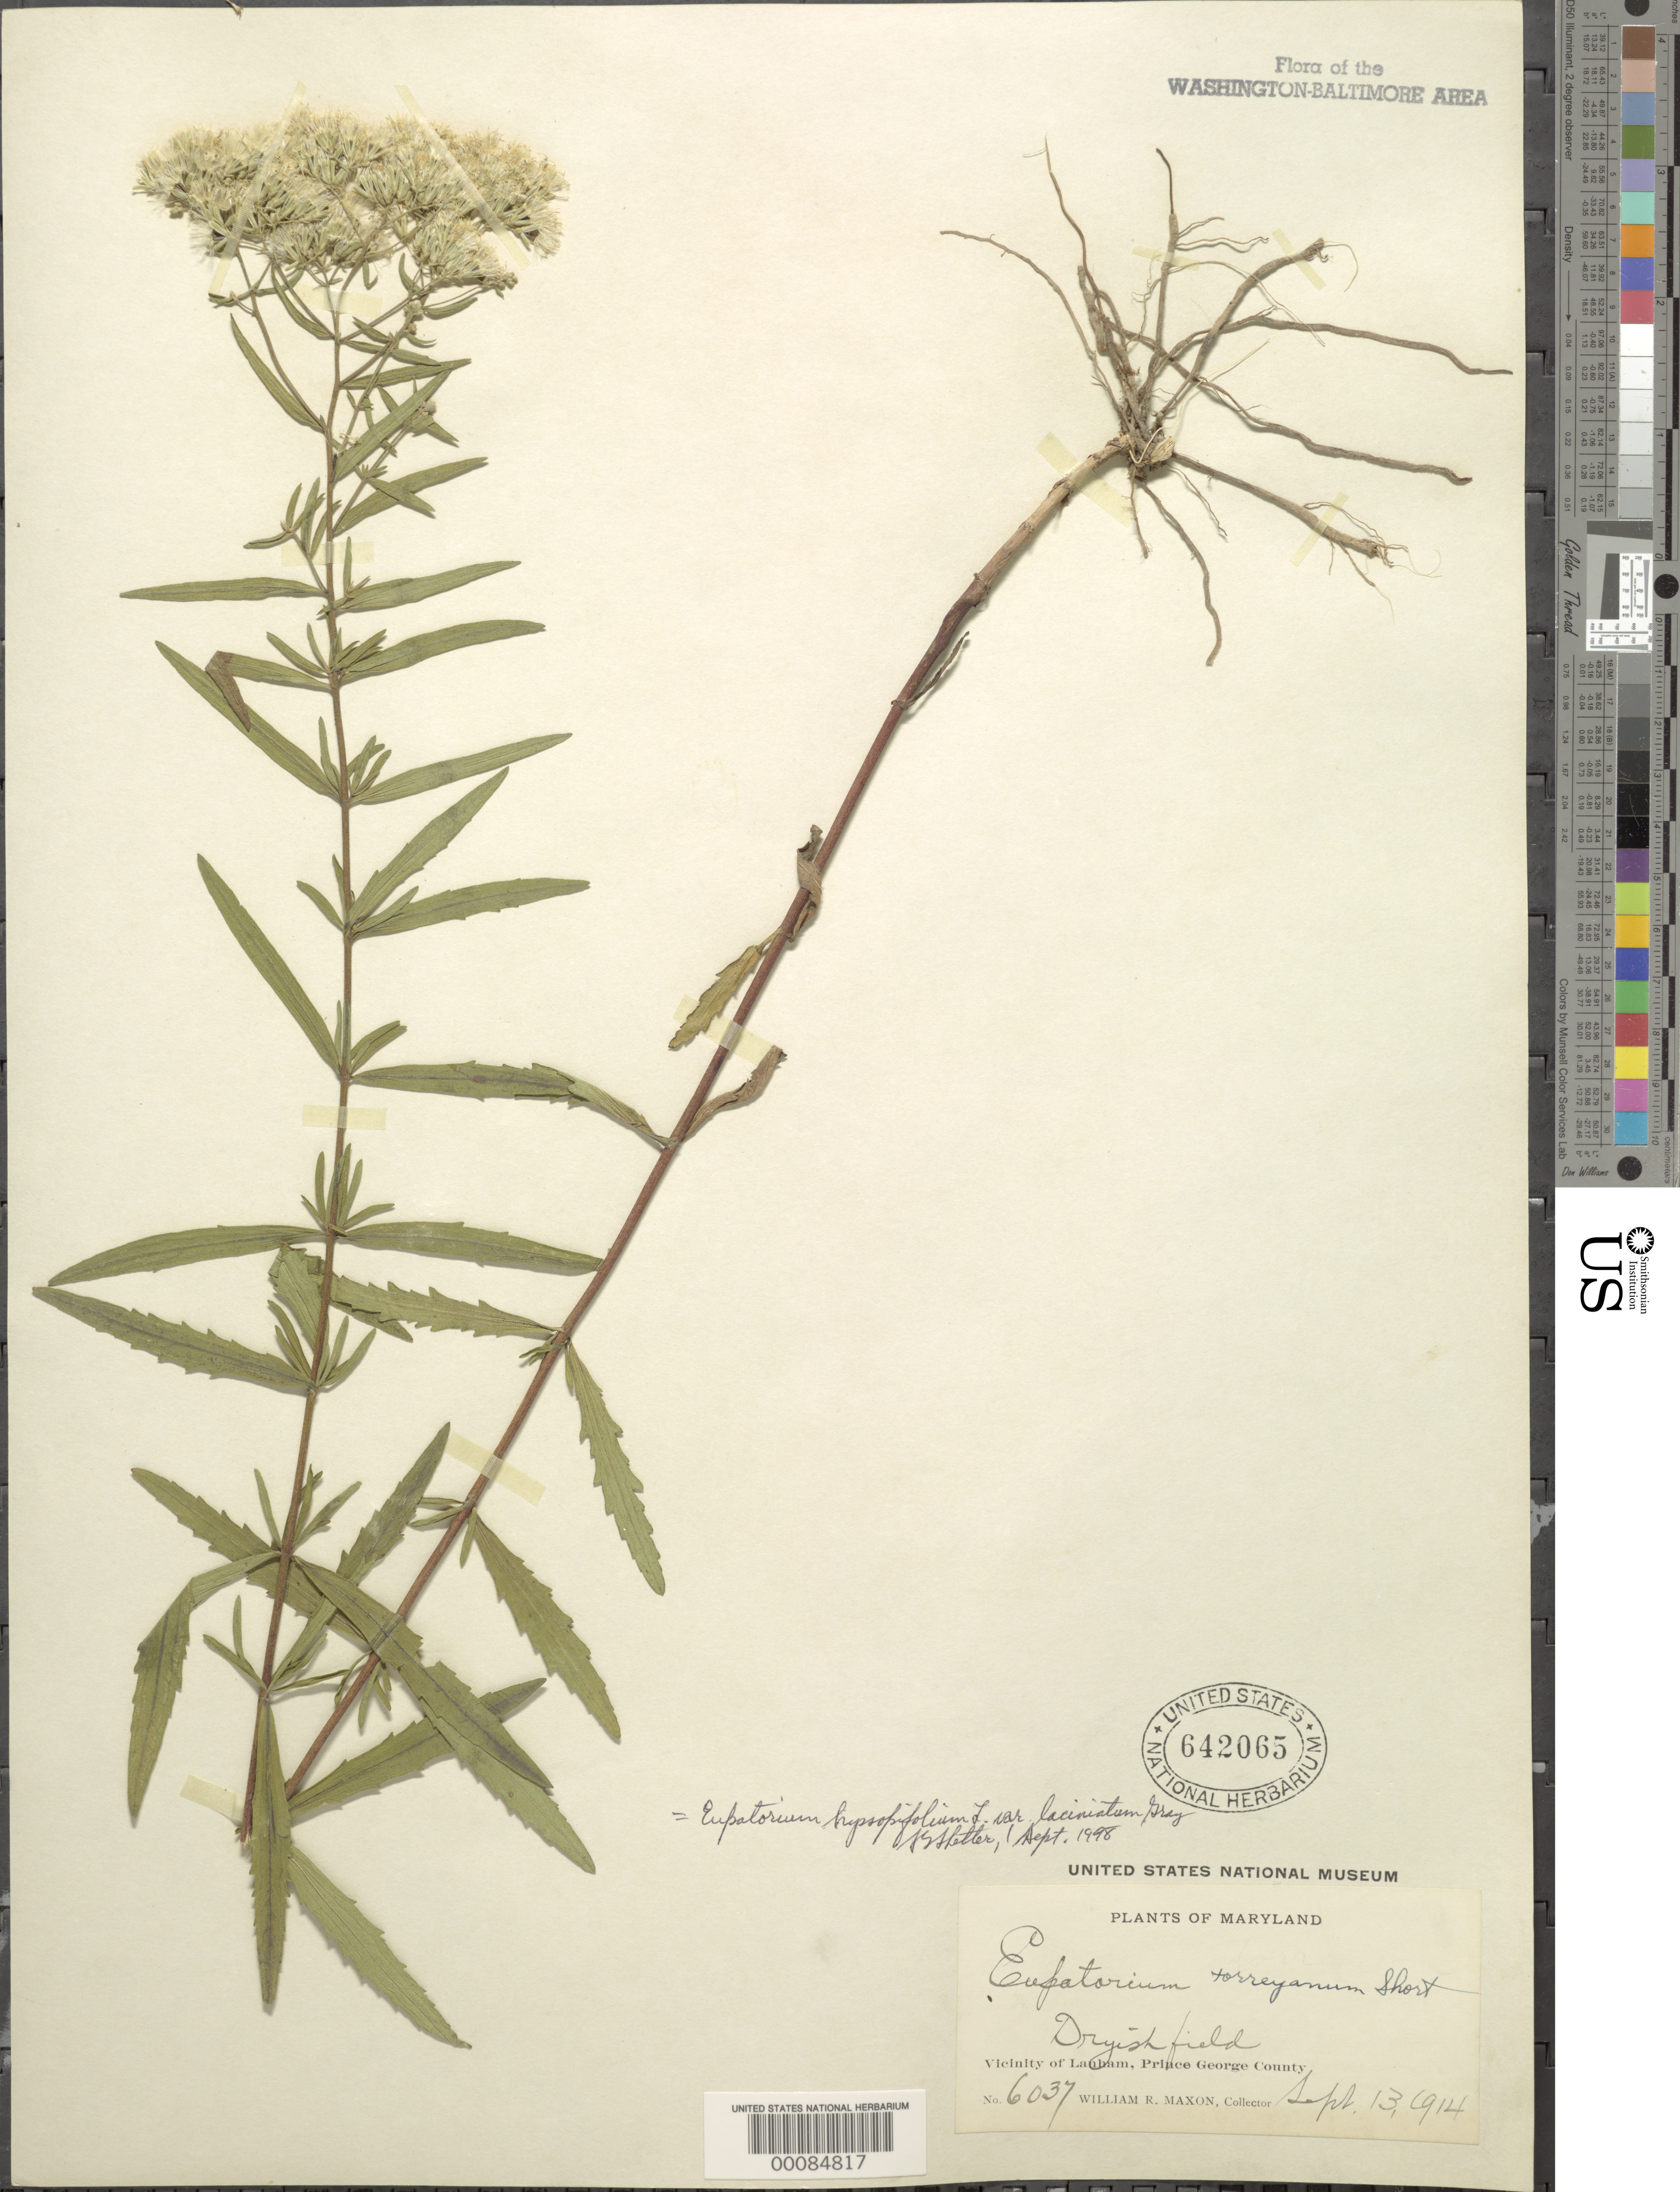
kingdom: Plantae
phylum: Tracheophyta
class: Magnoliopsida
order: Asterales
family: Asteraceae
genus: Eupatorium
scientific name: Eupatorium hyssopifolium var. laciniatum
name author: A. Gray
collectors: W. R. Maxon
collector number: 60371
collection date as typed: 13 Sep 1914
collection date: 1914-09-13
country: United States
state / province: Maryland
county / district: Prince George's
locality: Lanham vicinity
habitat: Dryish field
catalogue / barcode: US 642065